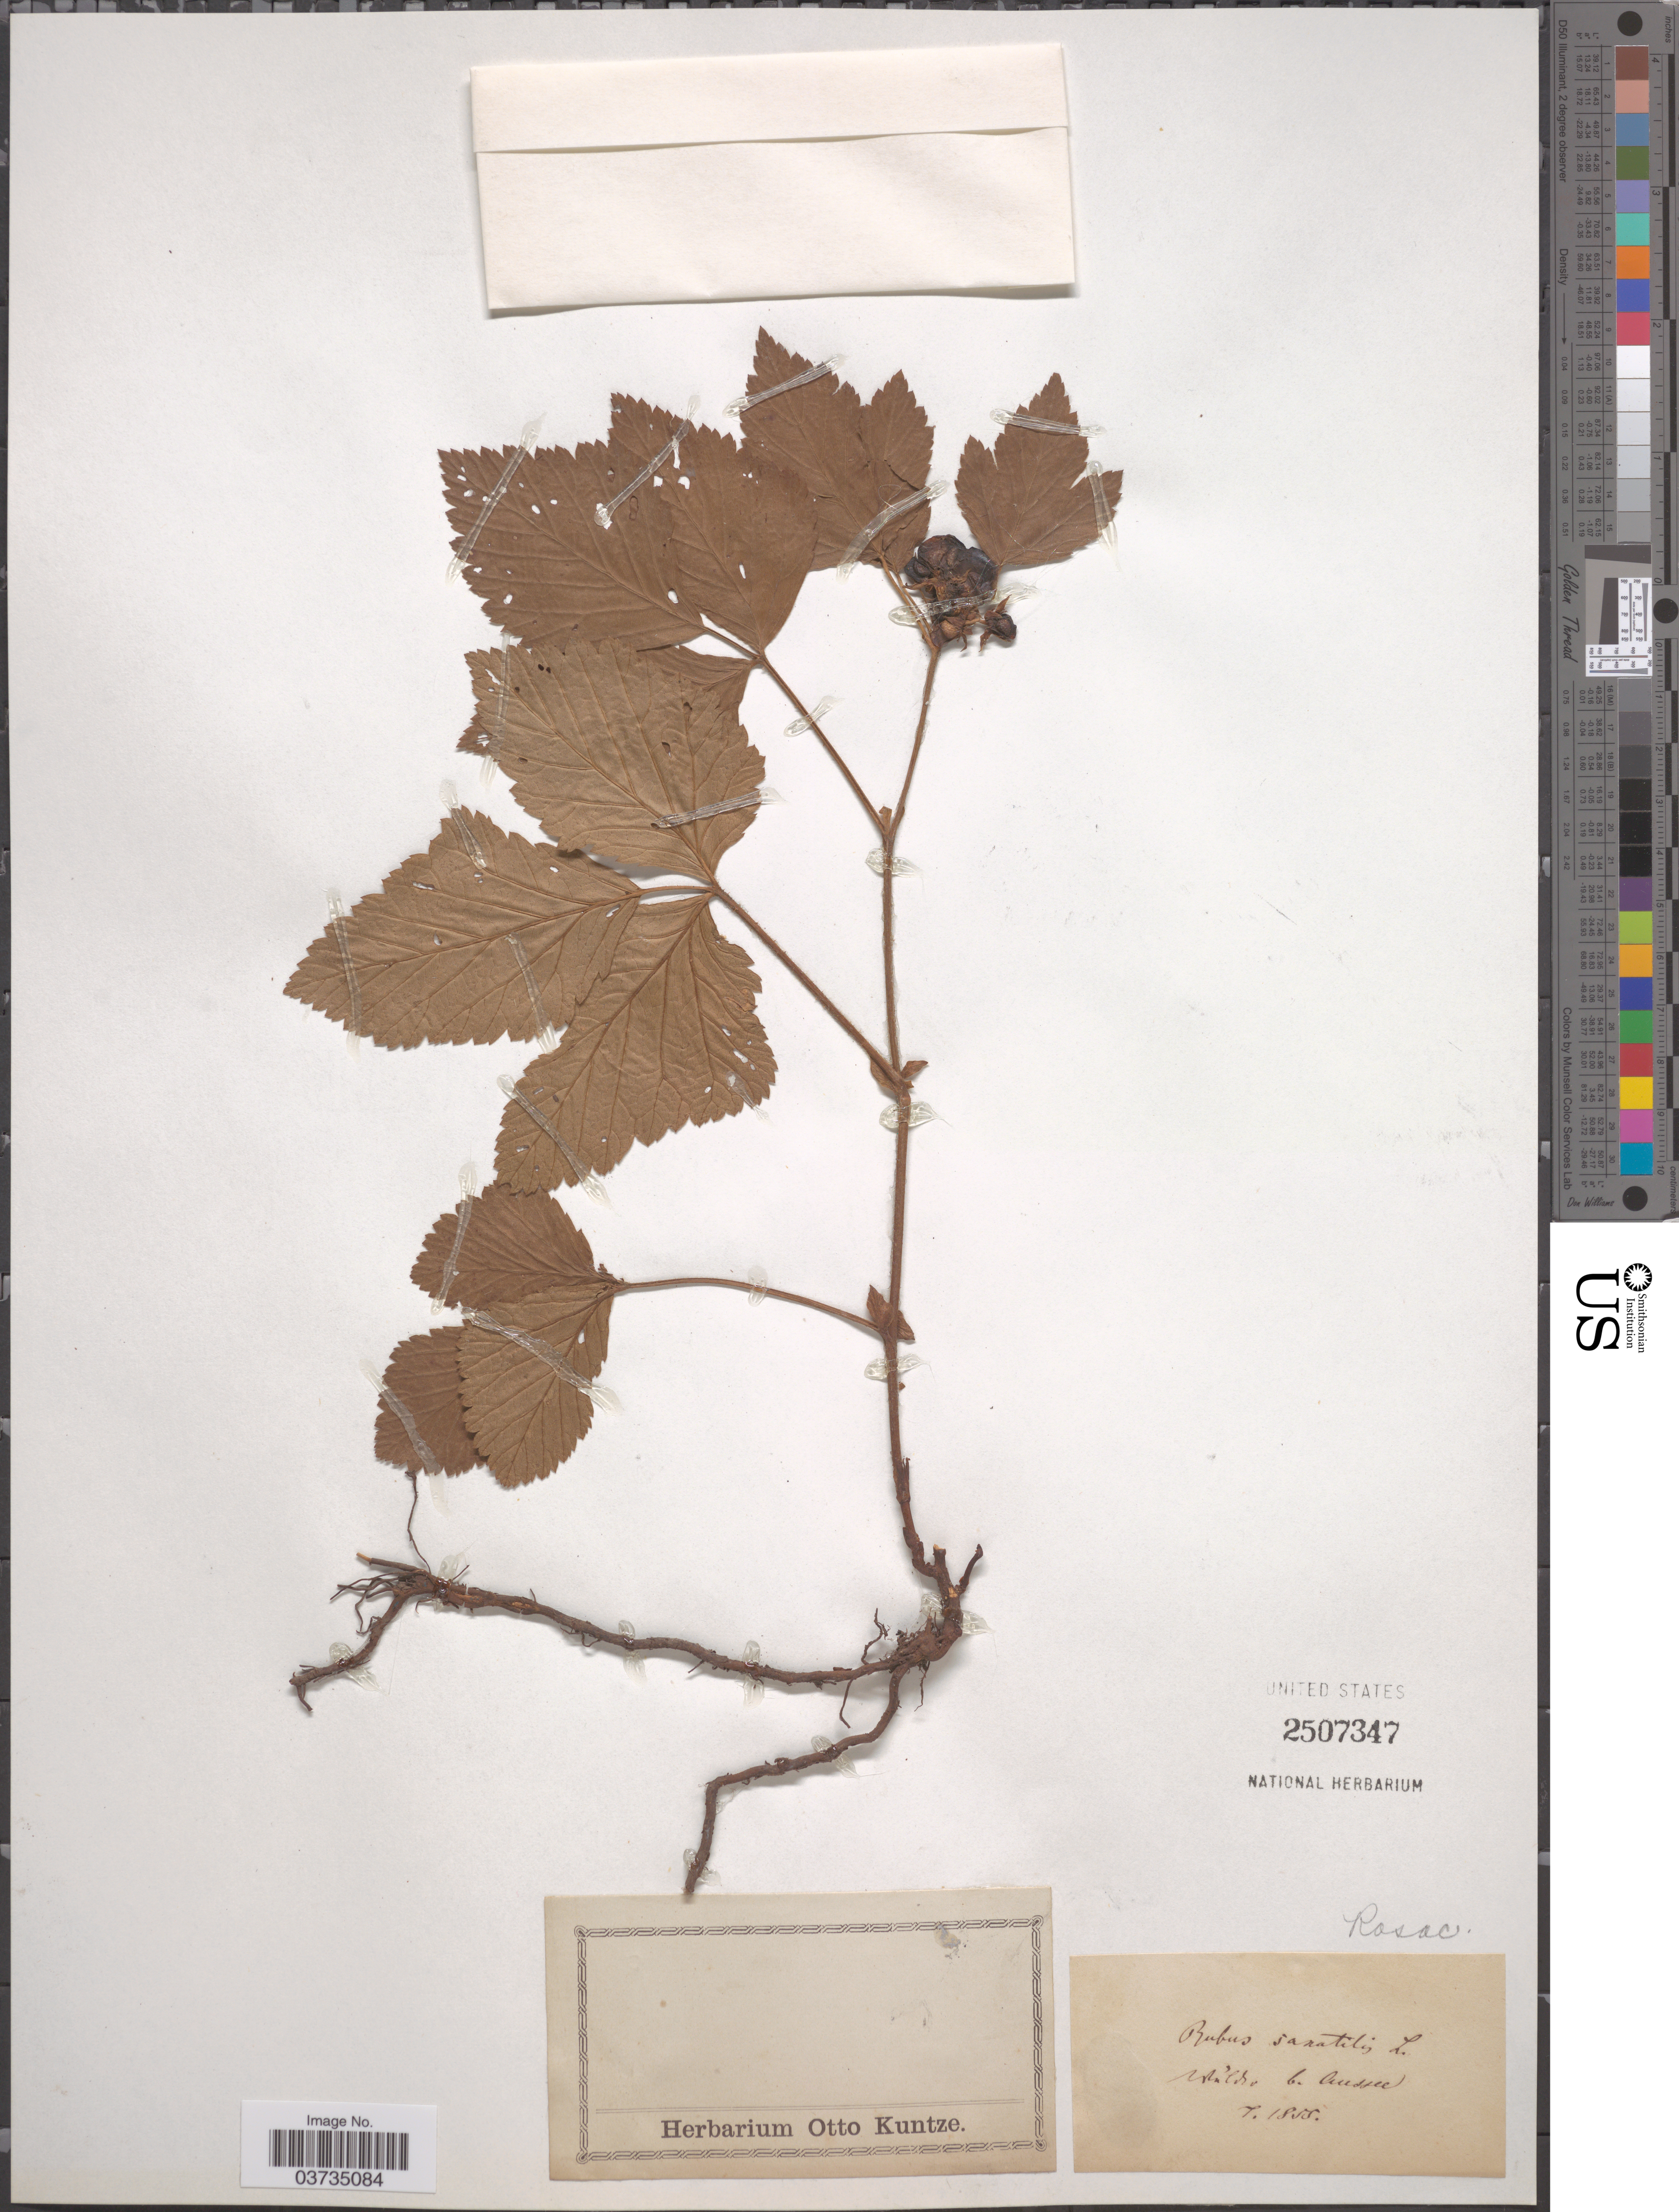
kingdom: Plantae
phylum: Tracheophyta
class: Magnoliopsida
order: Rosales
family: Rosaceae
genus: Rubus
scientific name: Rubus saxatilis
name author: L.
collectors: ex herb. Otto Kuntze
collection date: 1855-07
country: Austria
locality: [illegible text] b. Aussee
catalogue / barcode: US 2507347